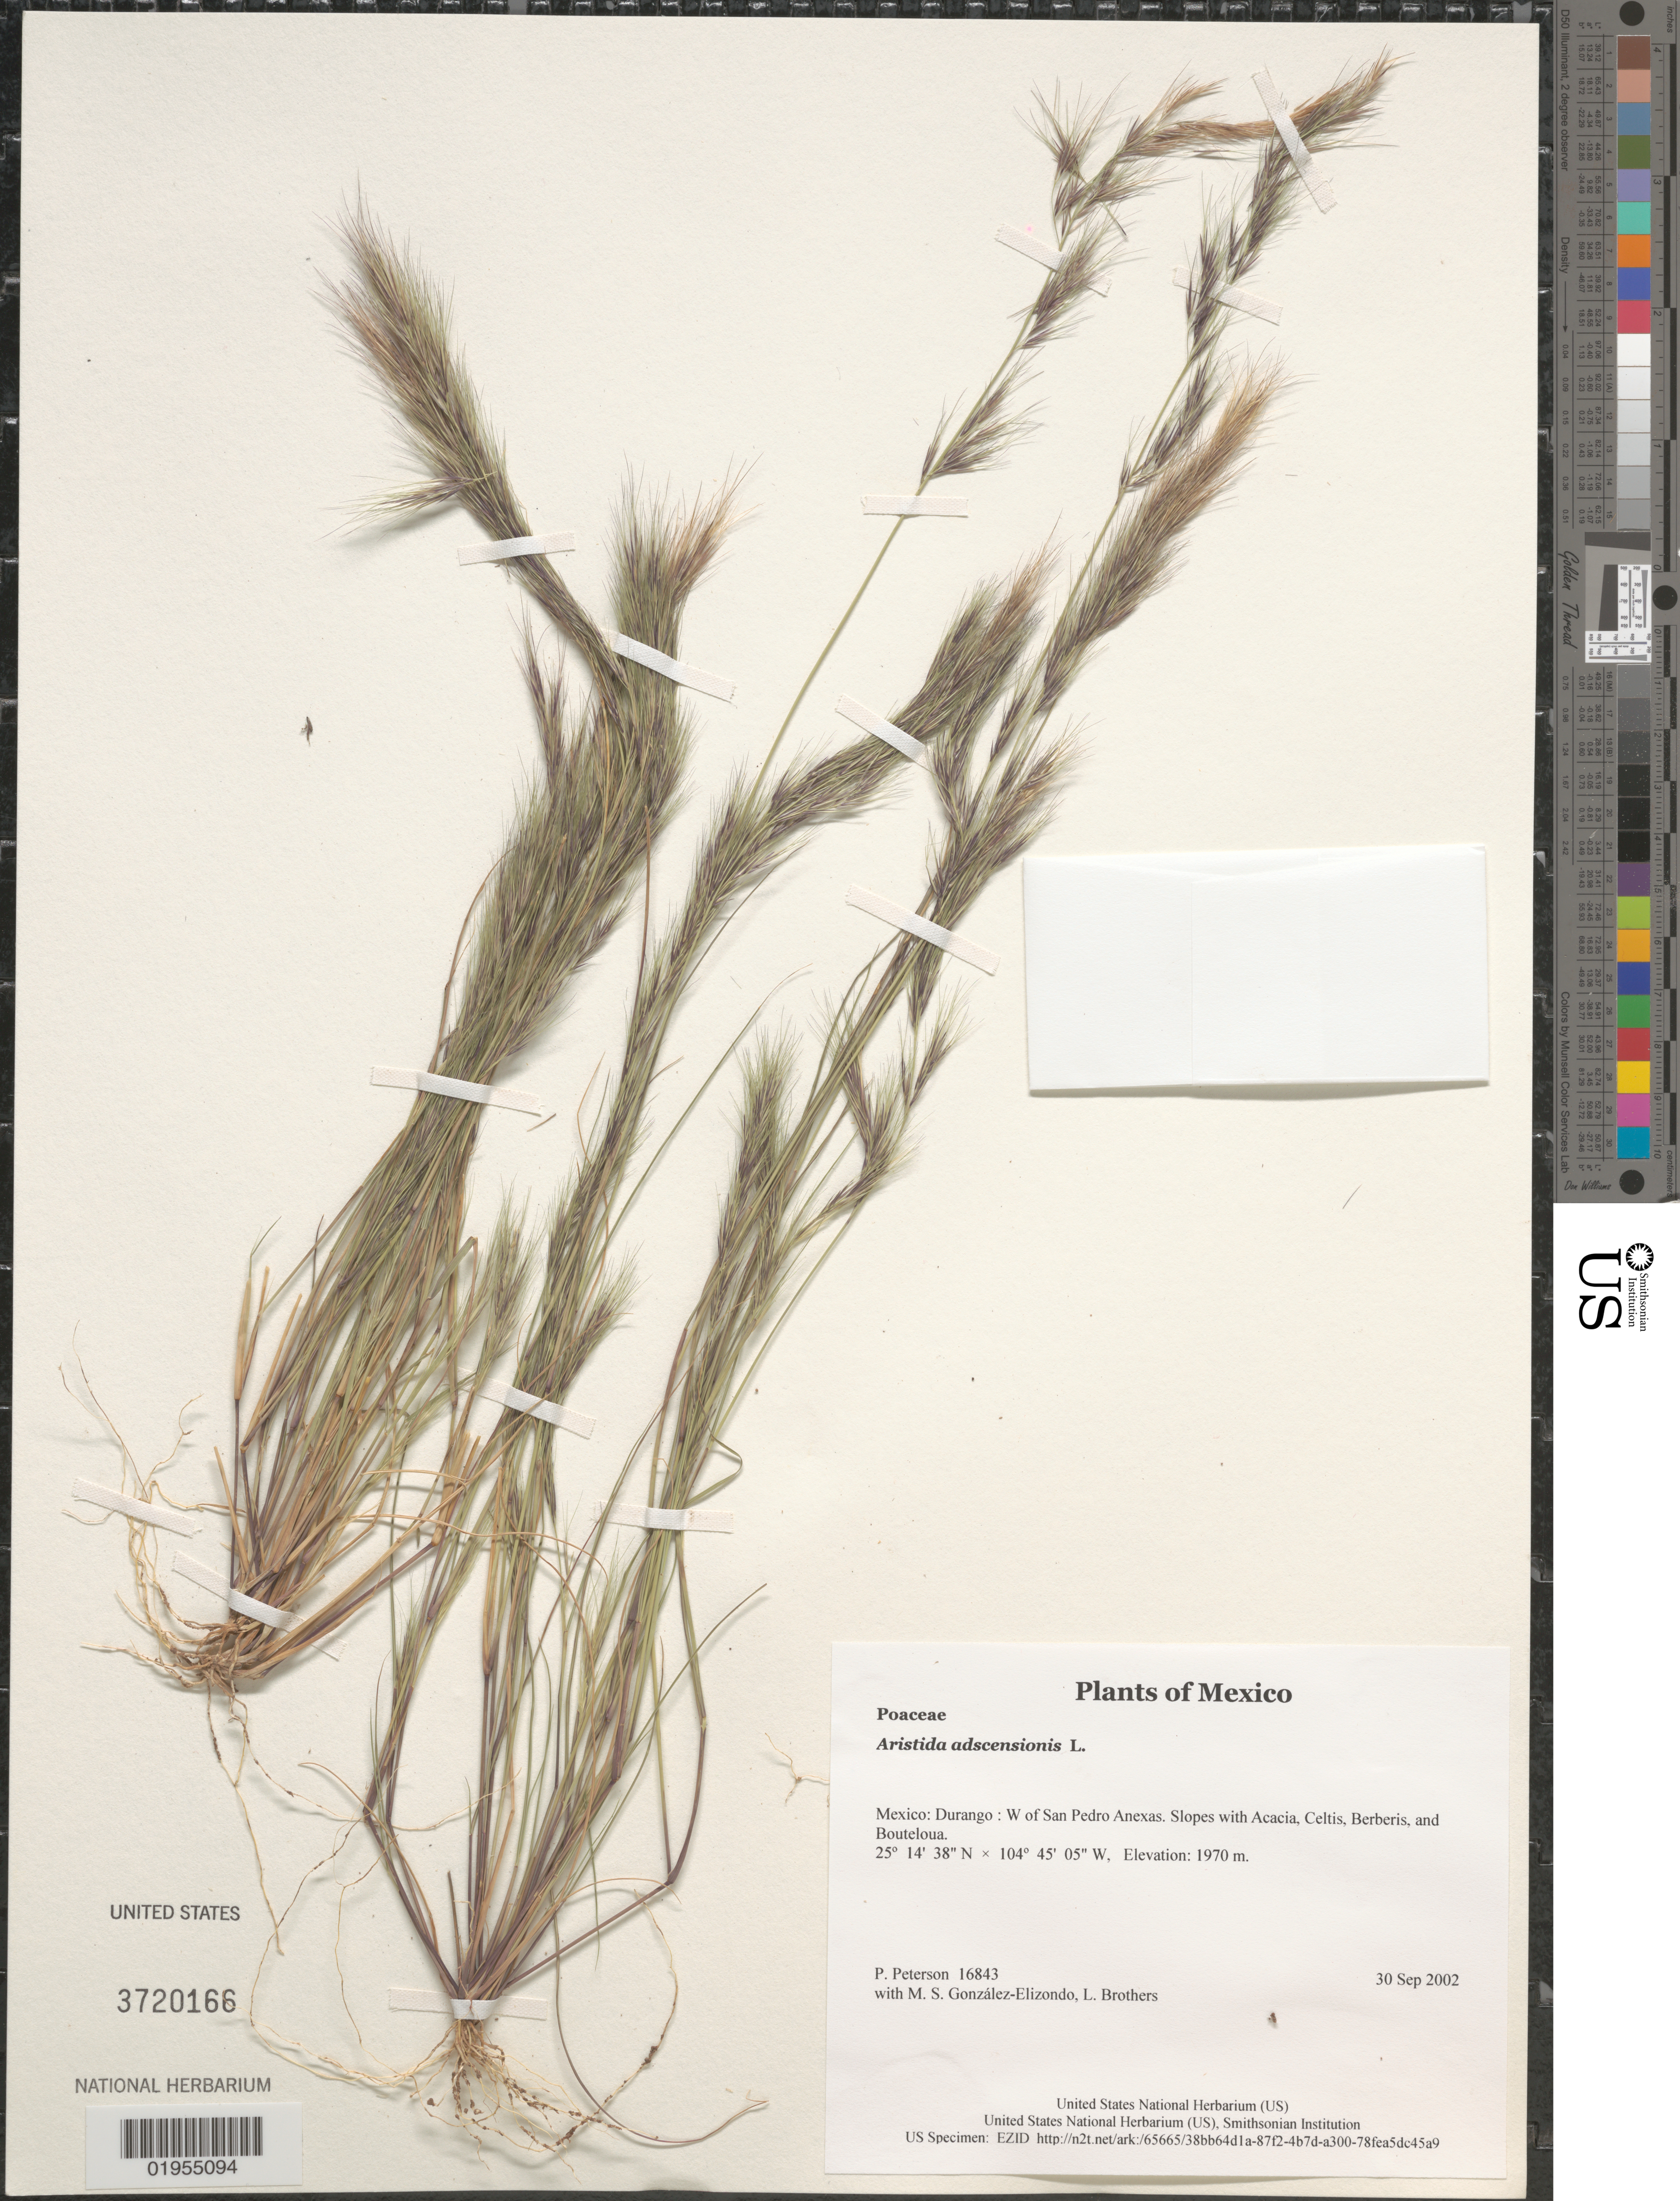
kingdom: Plantae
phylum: Tracheophyta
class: Liliopsida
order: Poales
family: Poaceae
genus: Aristida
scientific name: Aristida adscensionis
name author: L.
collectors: P. M. Peterson, M. S. González-Elizondo & L. E. Brothers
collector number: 16843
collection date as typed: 30 Sep 2002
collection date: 2002-09-30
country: Mexico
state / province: Durango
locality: W of San Pedro Anexas. Slopes with Acacia, Celtis, Berberis, and Bouteloua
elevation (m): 1970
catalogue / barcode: US 3720166